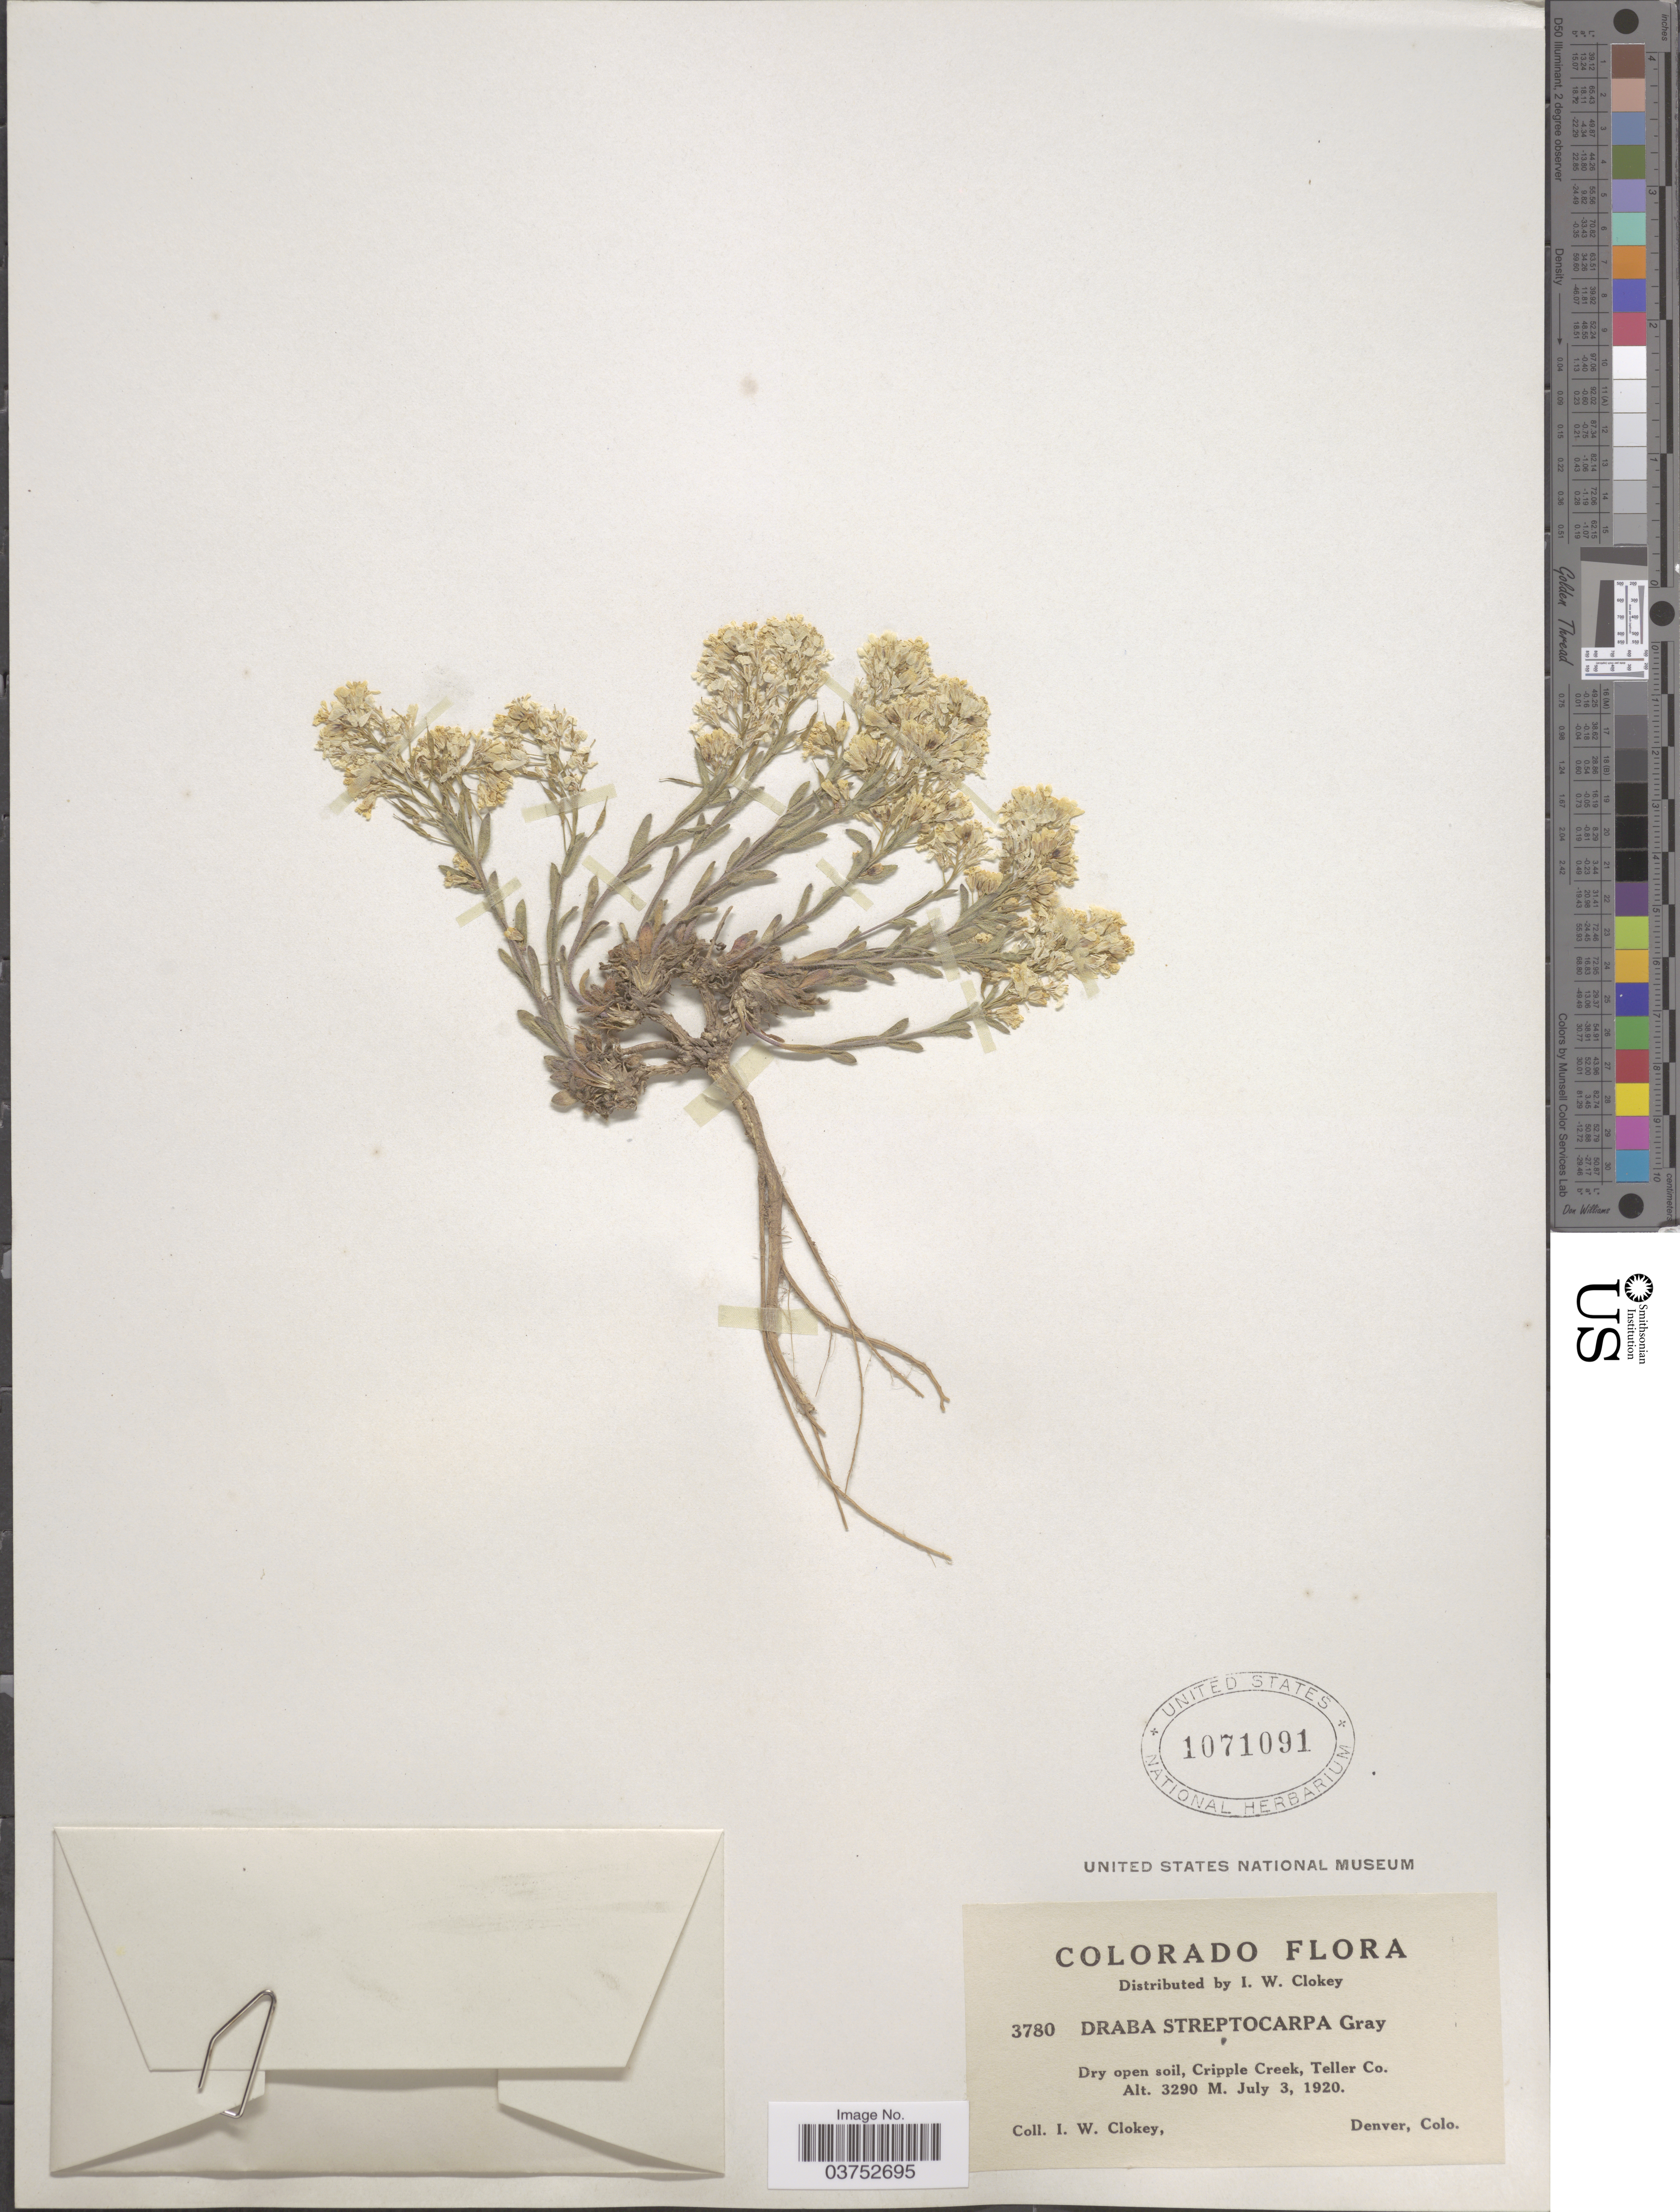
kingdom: Plantae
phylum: Tracheophyta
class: Magnoliopsida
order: Brassicales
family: Brassicaceae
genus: Draba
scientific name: Draba streptocarpa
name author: A. Gray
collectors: I. W. Clokey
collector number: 3780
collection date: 1920-07-03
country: United States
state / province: Colorado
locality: Cripple Creek, Teller Co.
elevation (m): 3290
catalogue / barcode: US 1071091